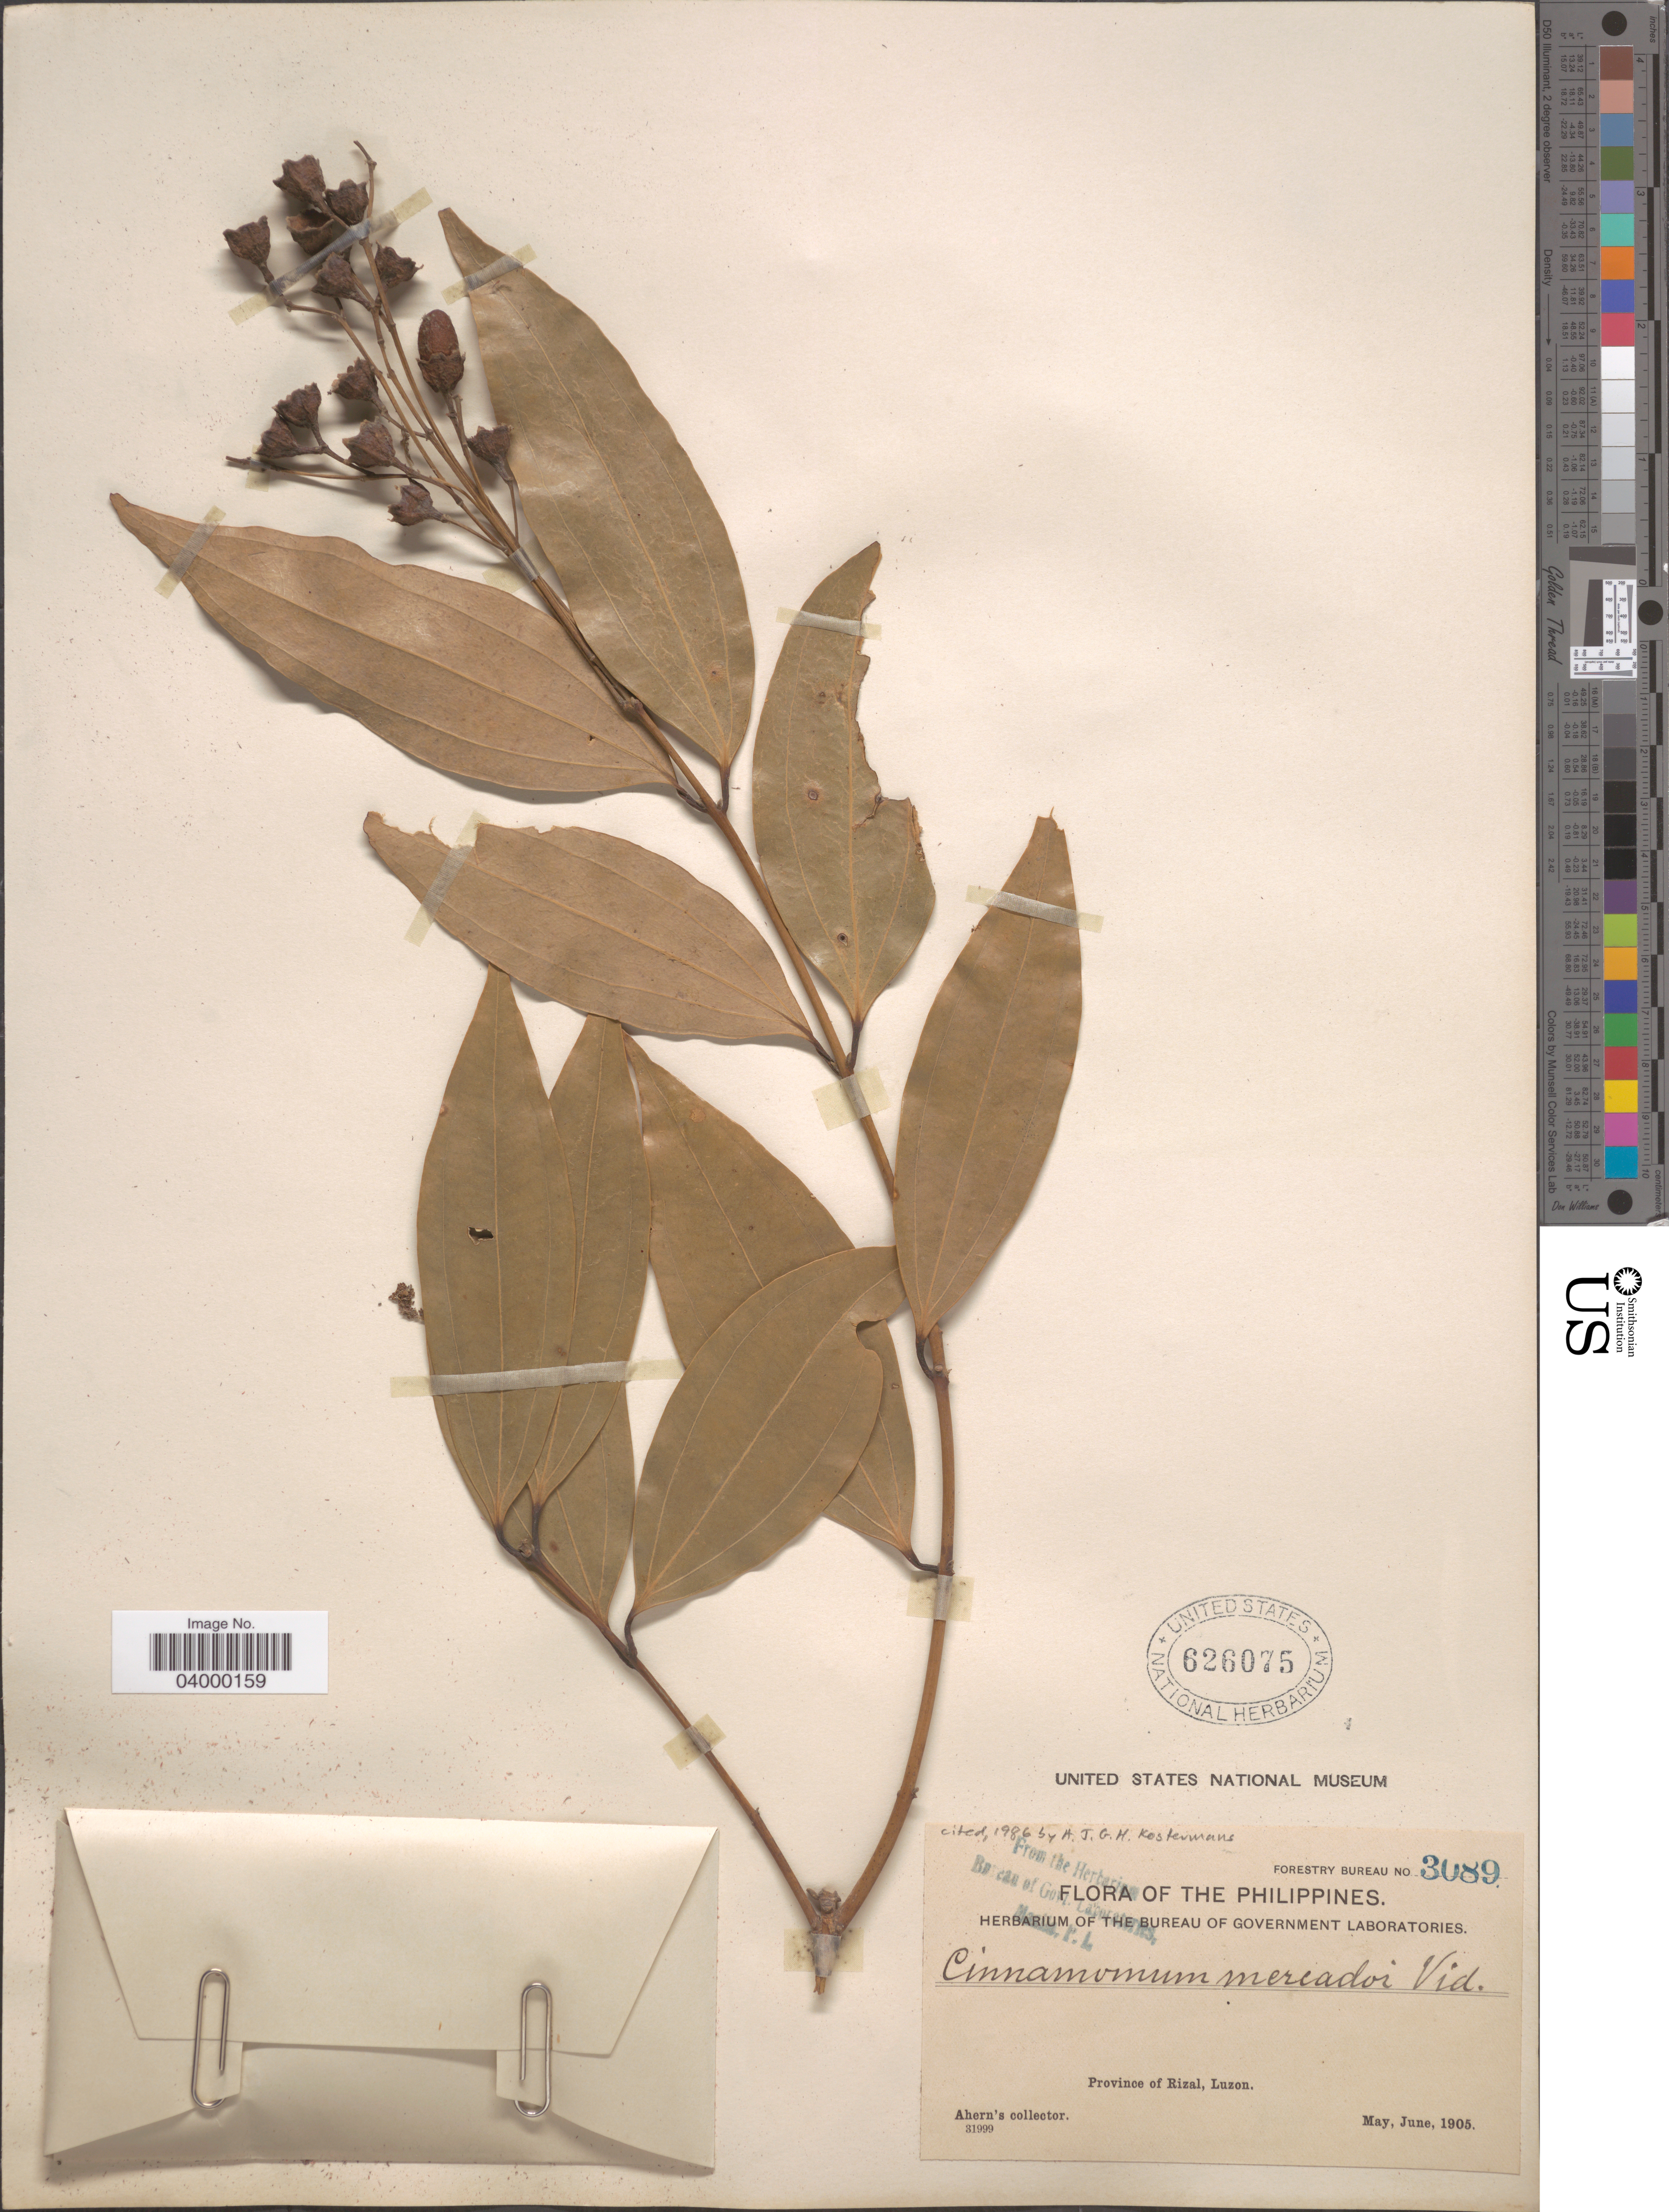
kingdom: Plantae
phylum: Tracheophyta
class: Magnoliopsida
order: Laurales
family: Lauraceae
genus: Cinnamomum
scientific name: Cinnamomum mercadoi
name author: Vidal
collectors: Ahern's collector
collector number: Forestry Bureau 3089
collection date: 1905-05/1905-06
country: Philippines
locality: Province of Rizal, Luzon.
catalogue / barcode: US 626075